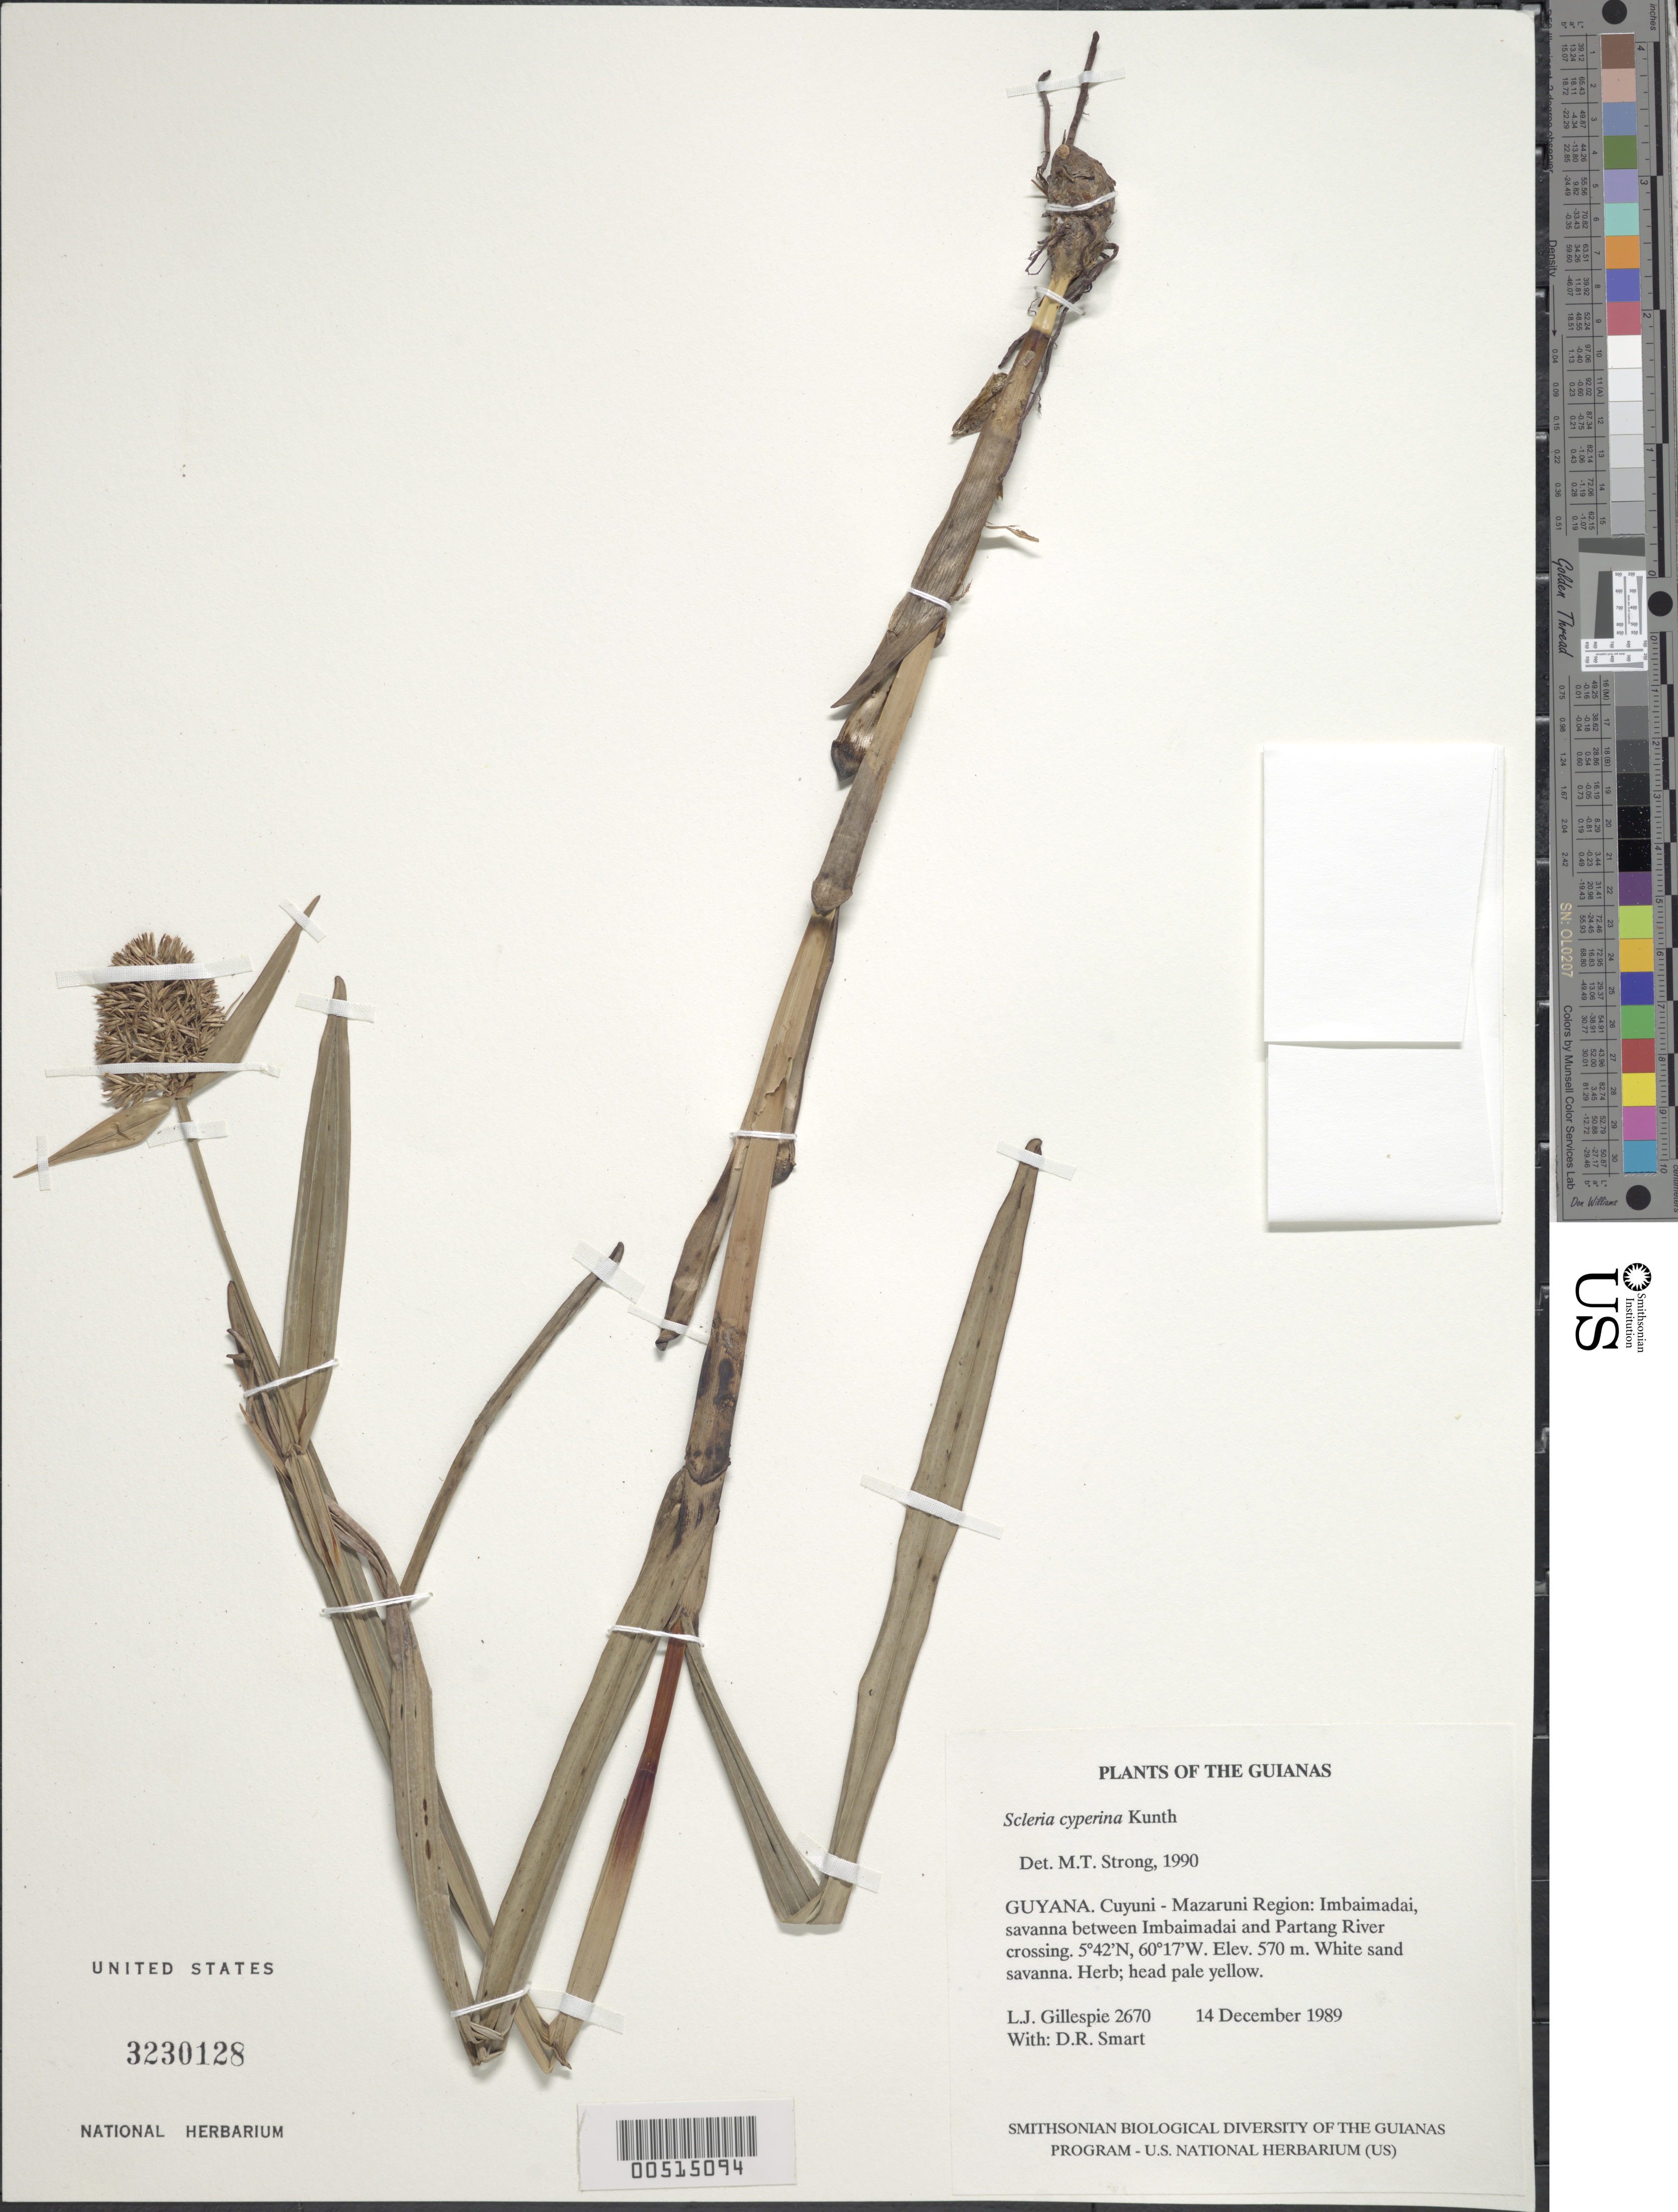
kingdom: Plantae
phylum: Tracheophyta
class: Liliopsida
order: Poales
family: Cyperaceae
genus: Scleria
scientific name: Scleria cyperina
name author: Willd. ex Kunth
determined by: Strong, M. T., (US), Smithsonian Institution - National Museum of Natural History (UNITED STATES)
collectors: L. J. Gillespie & D. R. Smart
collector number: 2670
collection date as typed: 14 December 1989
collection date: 1989-12-14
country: Guyana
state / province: Cuyuni-Mazaruni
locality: Imbaimadai, between Imbaimadai and Partang River crossing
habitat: White sand savanna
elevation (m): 570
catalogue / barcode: US 3230128